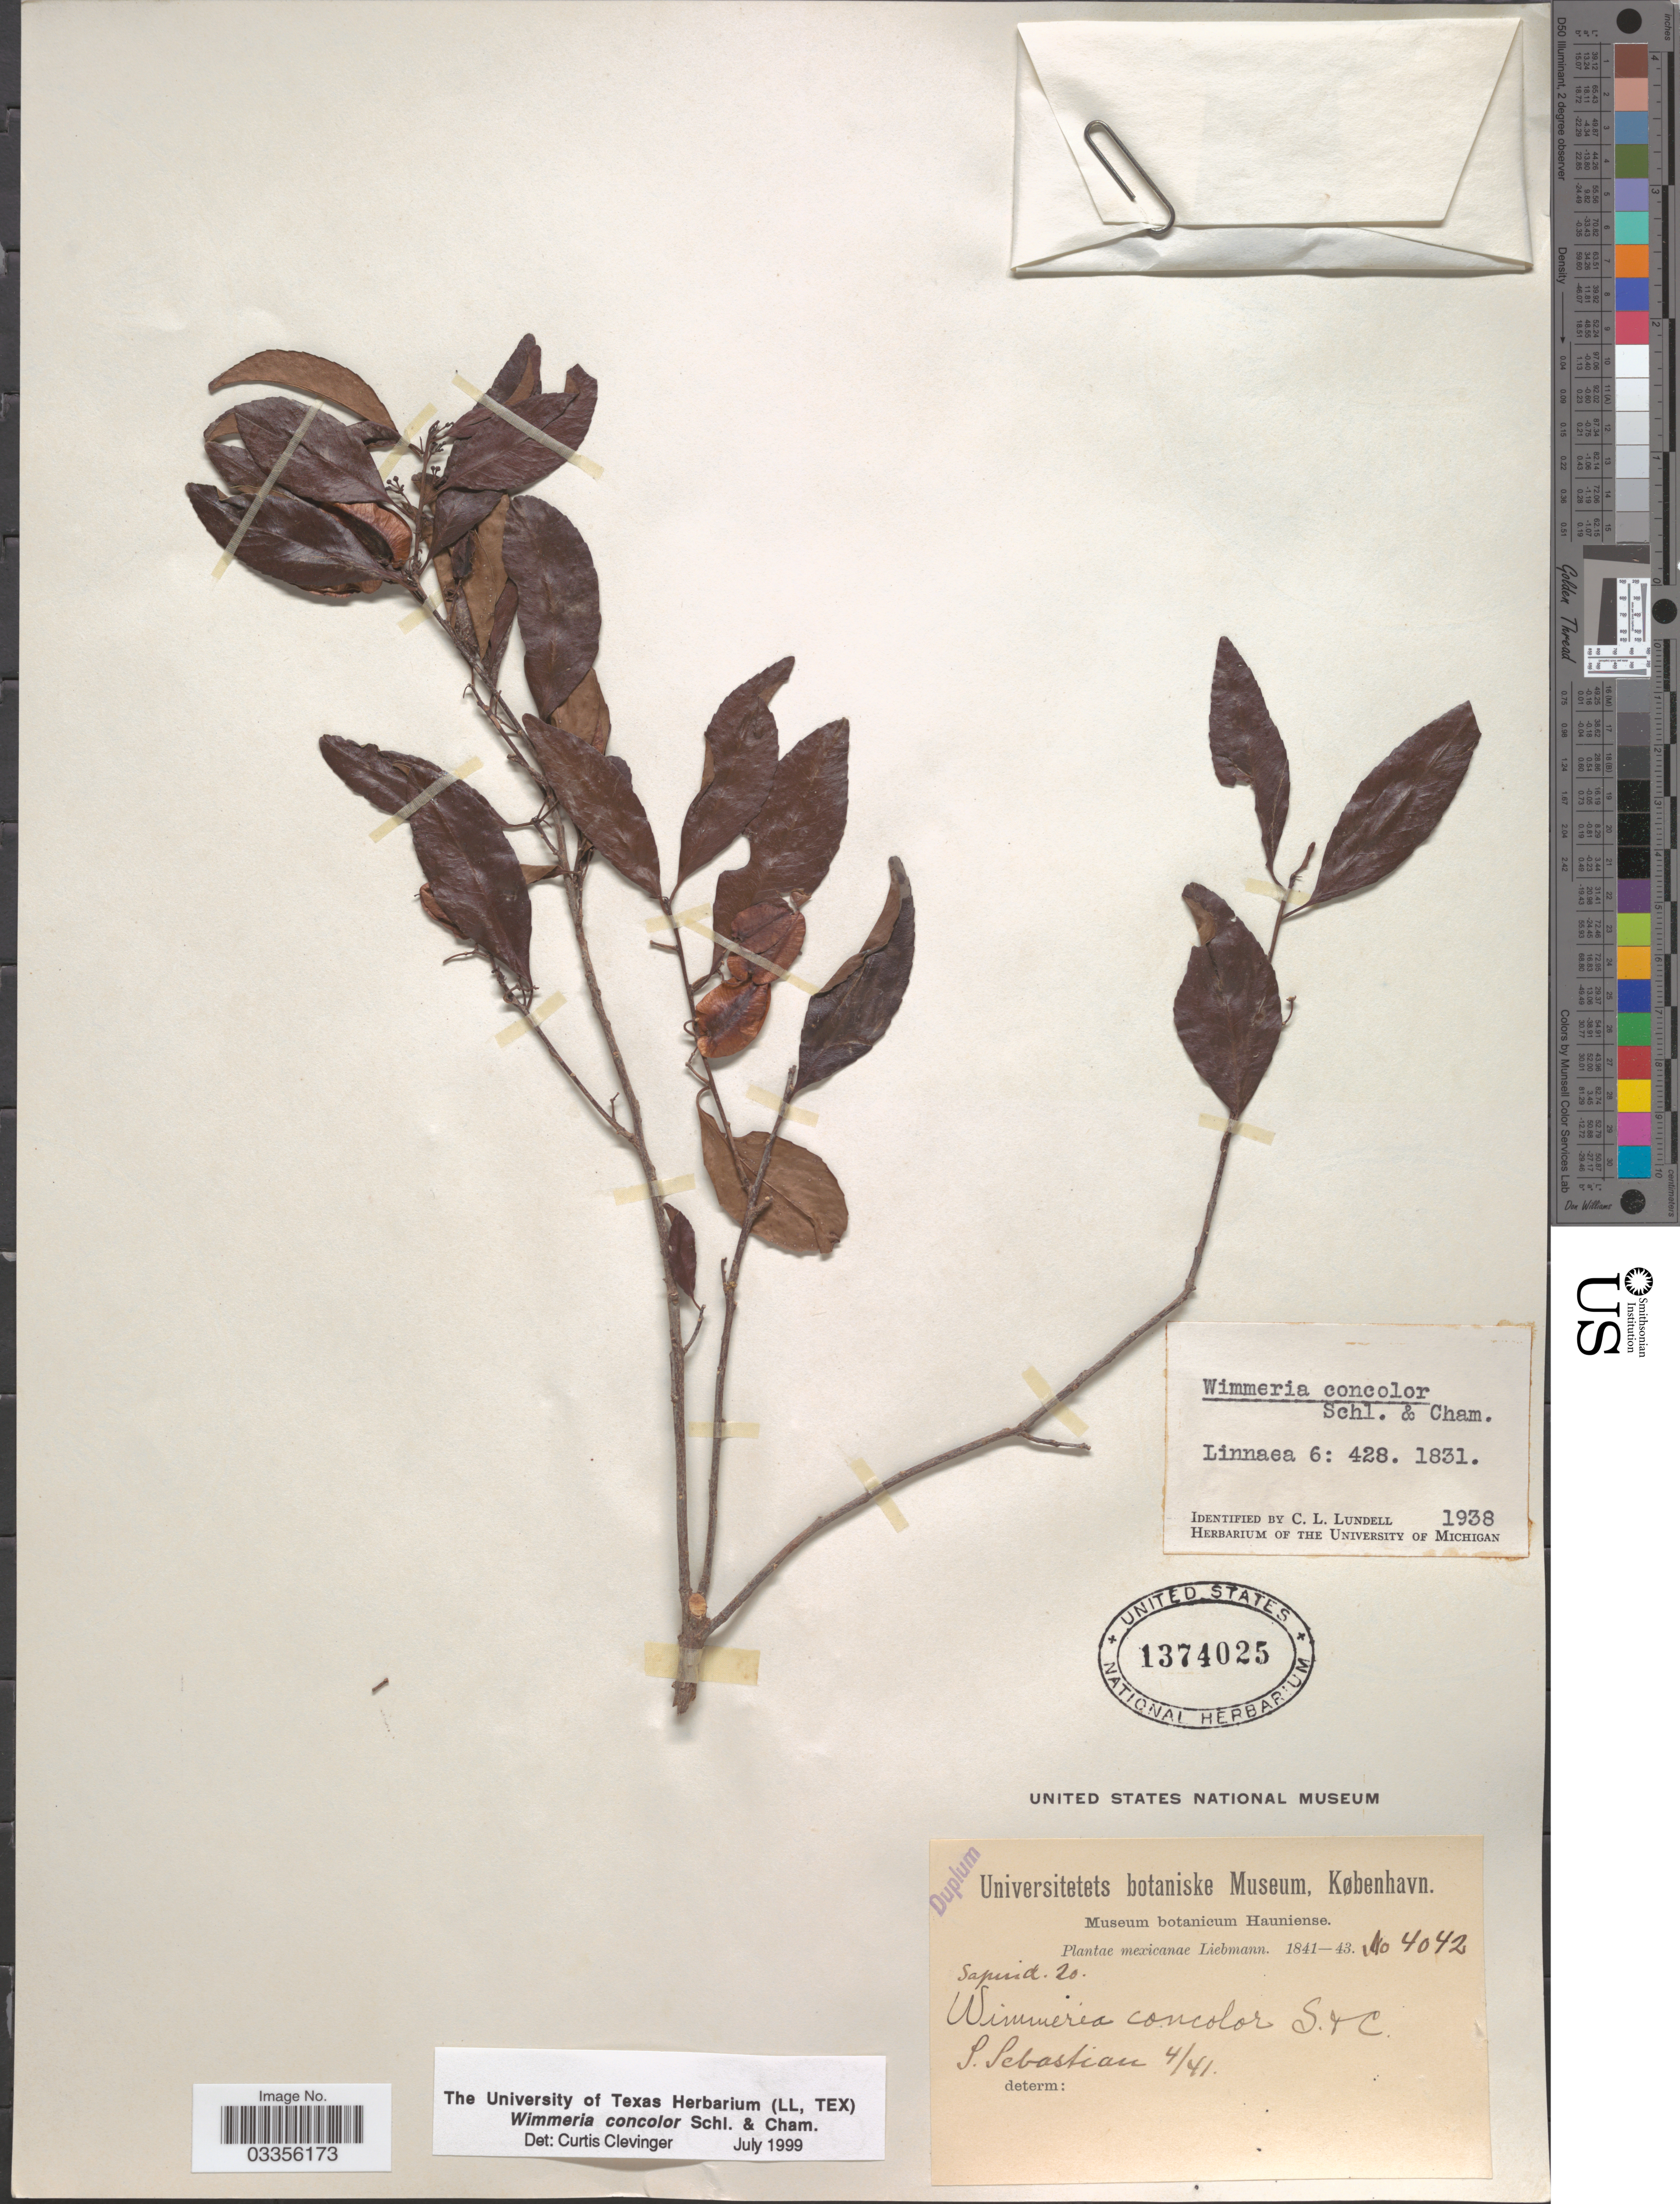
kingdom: Plantae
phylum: Tracheophyta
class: Magnoliopsida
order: Celastrales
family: Celastraceae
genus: Wimmeria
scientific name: Wimmeria concolor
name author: Schltdl. & Cham.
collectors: Liebmann, --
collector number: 4042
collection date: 1841-04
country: Mexico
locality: S. Sebastian.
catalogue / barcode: US 1374025